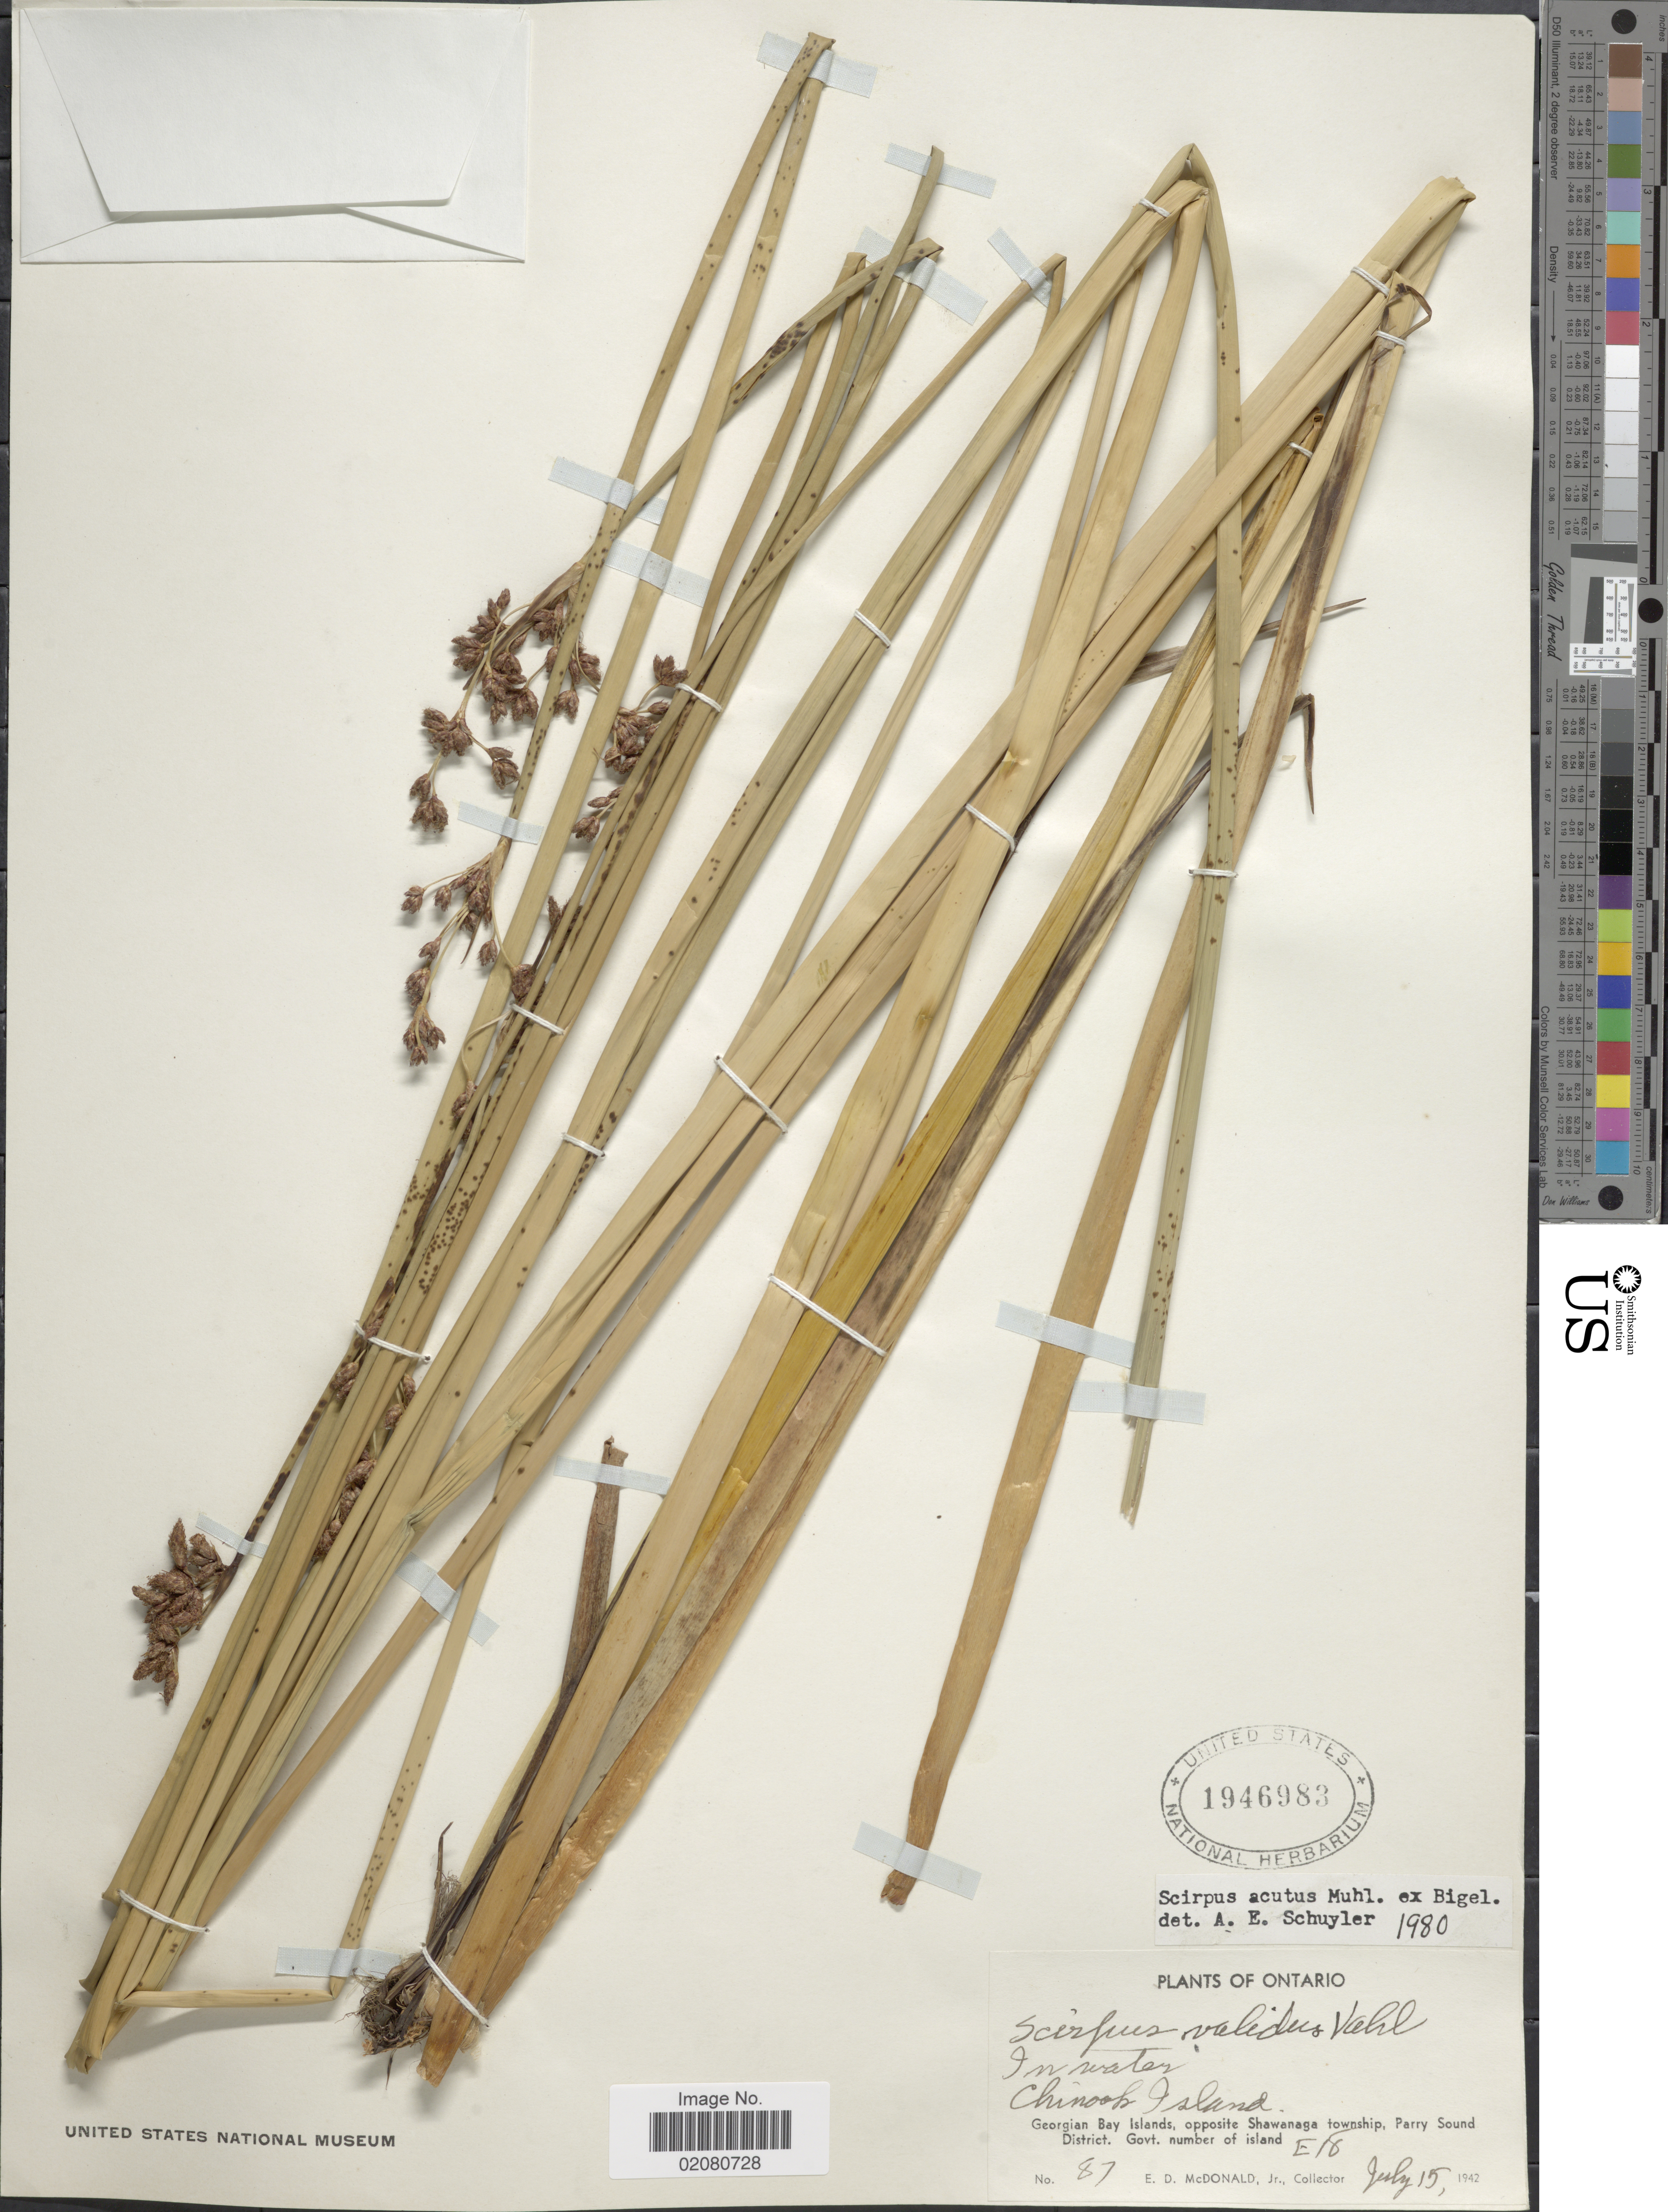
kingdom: Plantae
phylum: Tracheophyta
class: Liliopsida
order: Poales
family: Cyperaceae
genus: Schoenoplectus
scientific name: Schoenoplectus acutus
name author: (Muhl. ex Bigelow) Á. Löve & D. Löve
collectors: E. D. McDonald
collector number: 87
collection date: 1942-07-15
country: Canada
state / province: Ontario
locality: Ontario. In water Chiniooh Island. Georgian Bay Islands, opposie Shawanaga township, Parry Sound District. Govt. number of Island E18.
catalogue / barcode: US 1946983